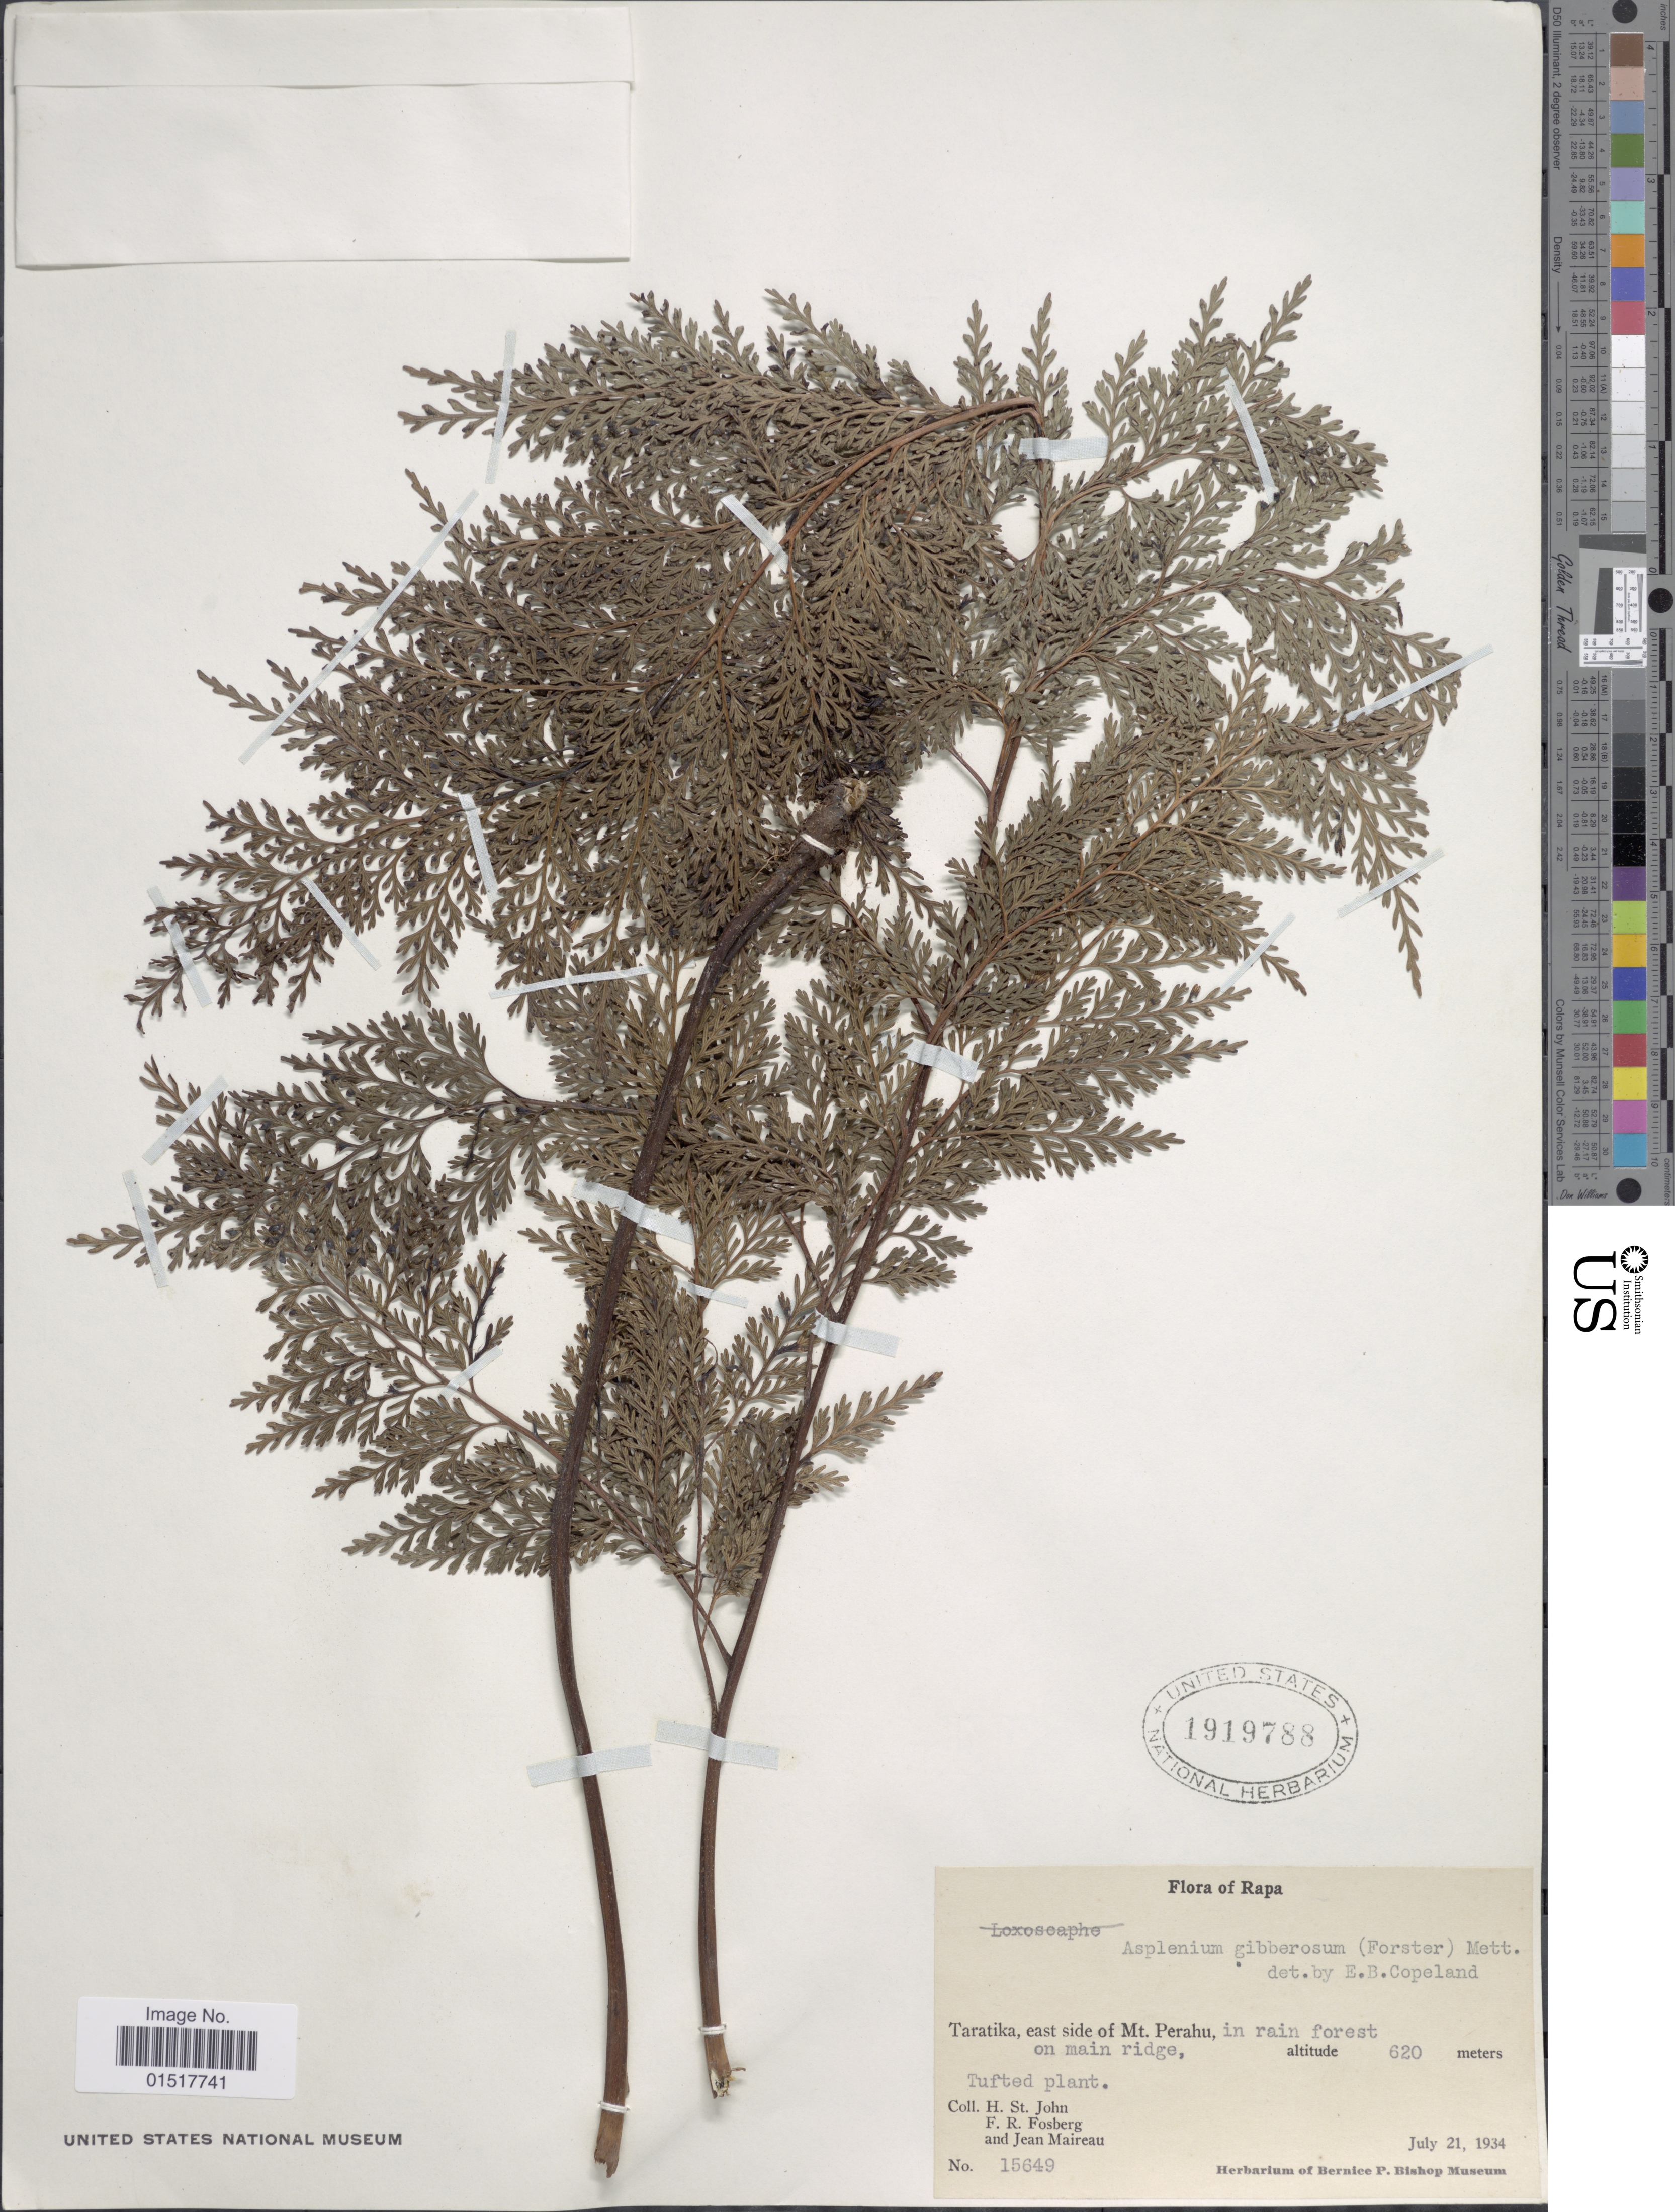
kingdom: Plantae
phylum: Tracheophyta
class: Polypodiopsida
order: Polypodiales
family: Aspleniaceae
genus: Asplenium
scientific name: Asplenium gibberosum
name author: (G. Forst.) Mett.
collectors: H. St. John, F. R. Fosberg & J. Maireau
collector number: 15649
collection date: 1934-07-21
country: French Polynesia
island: Rapa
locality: Rapa. Taratika, east side of Mt. Perahu, in rain forest on main ridge.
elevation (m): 620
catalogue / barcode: US 1919788